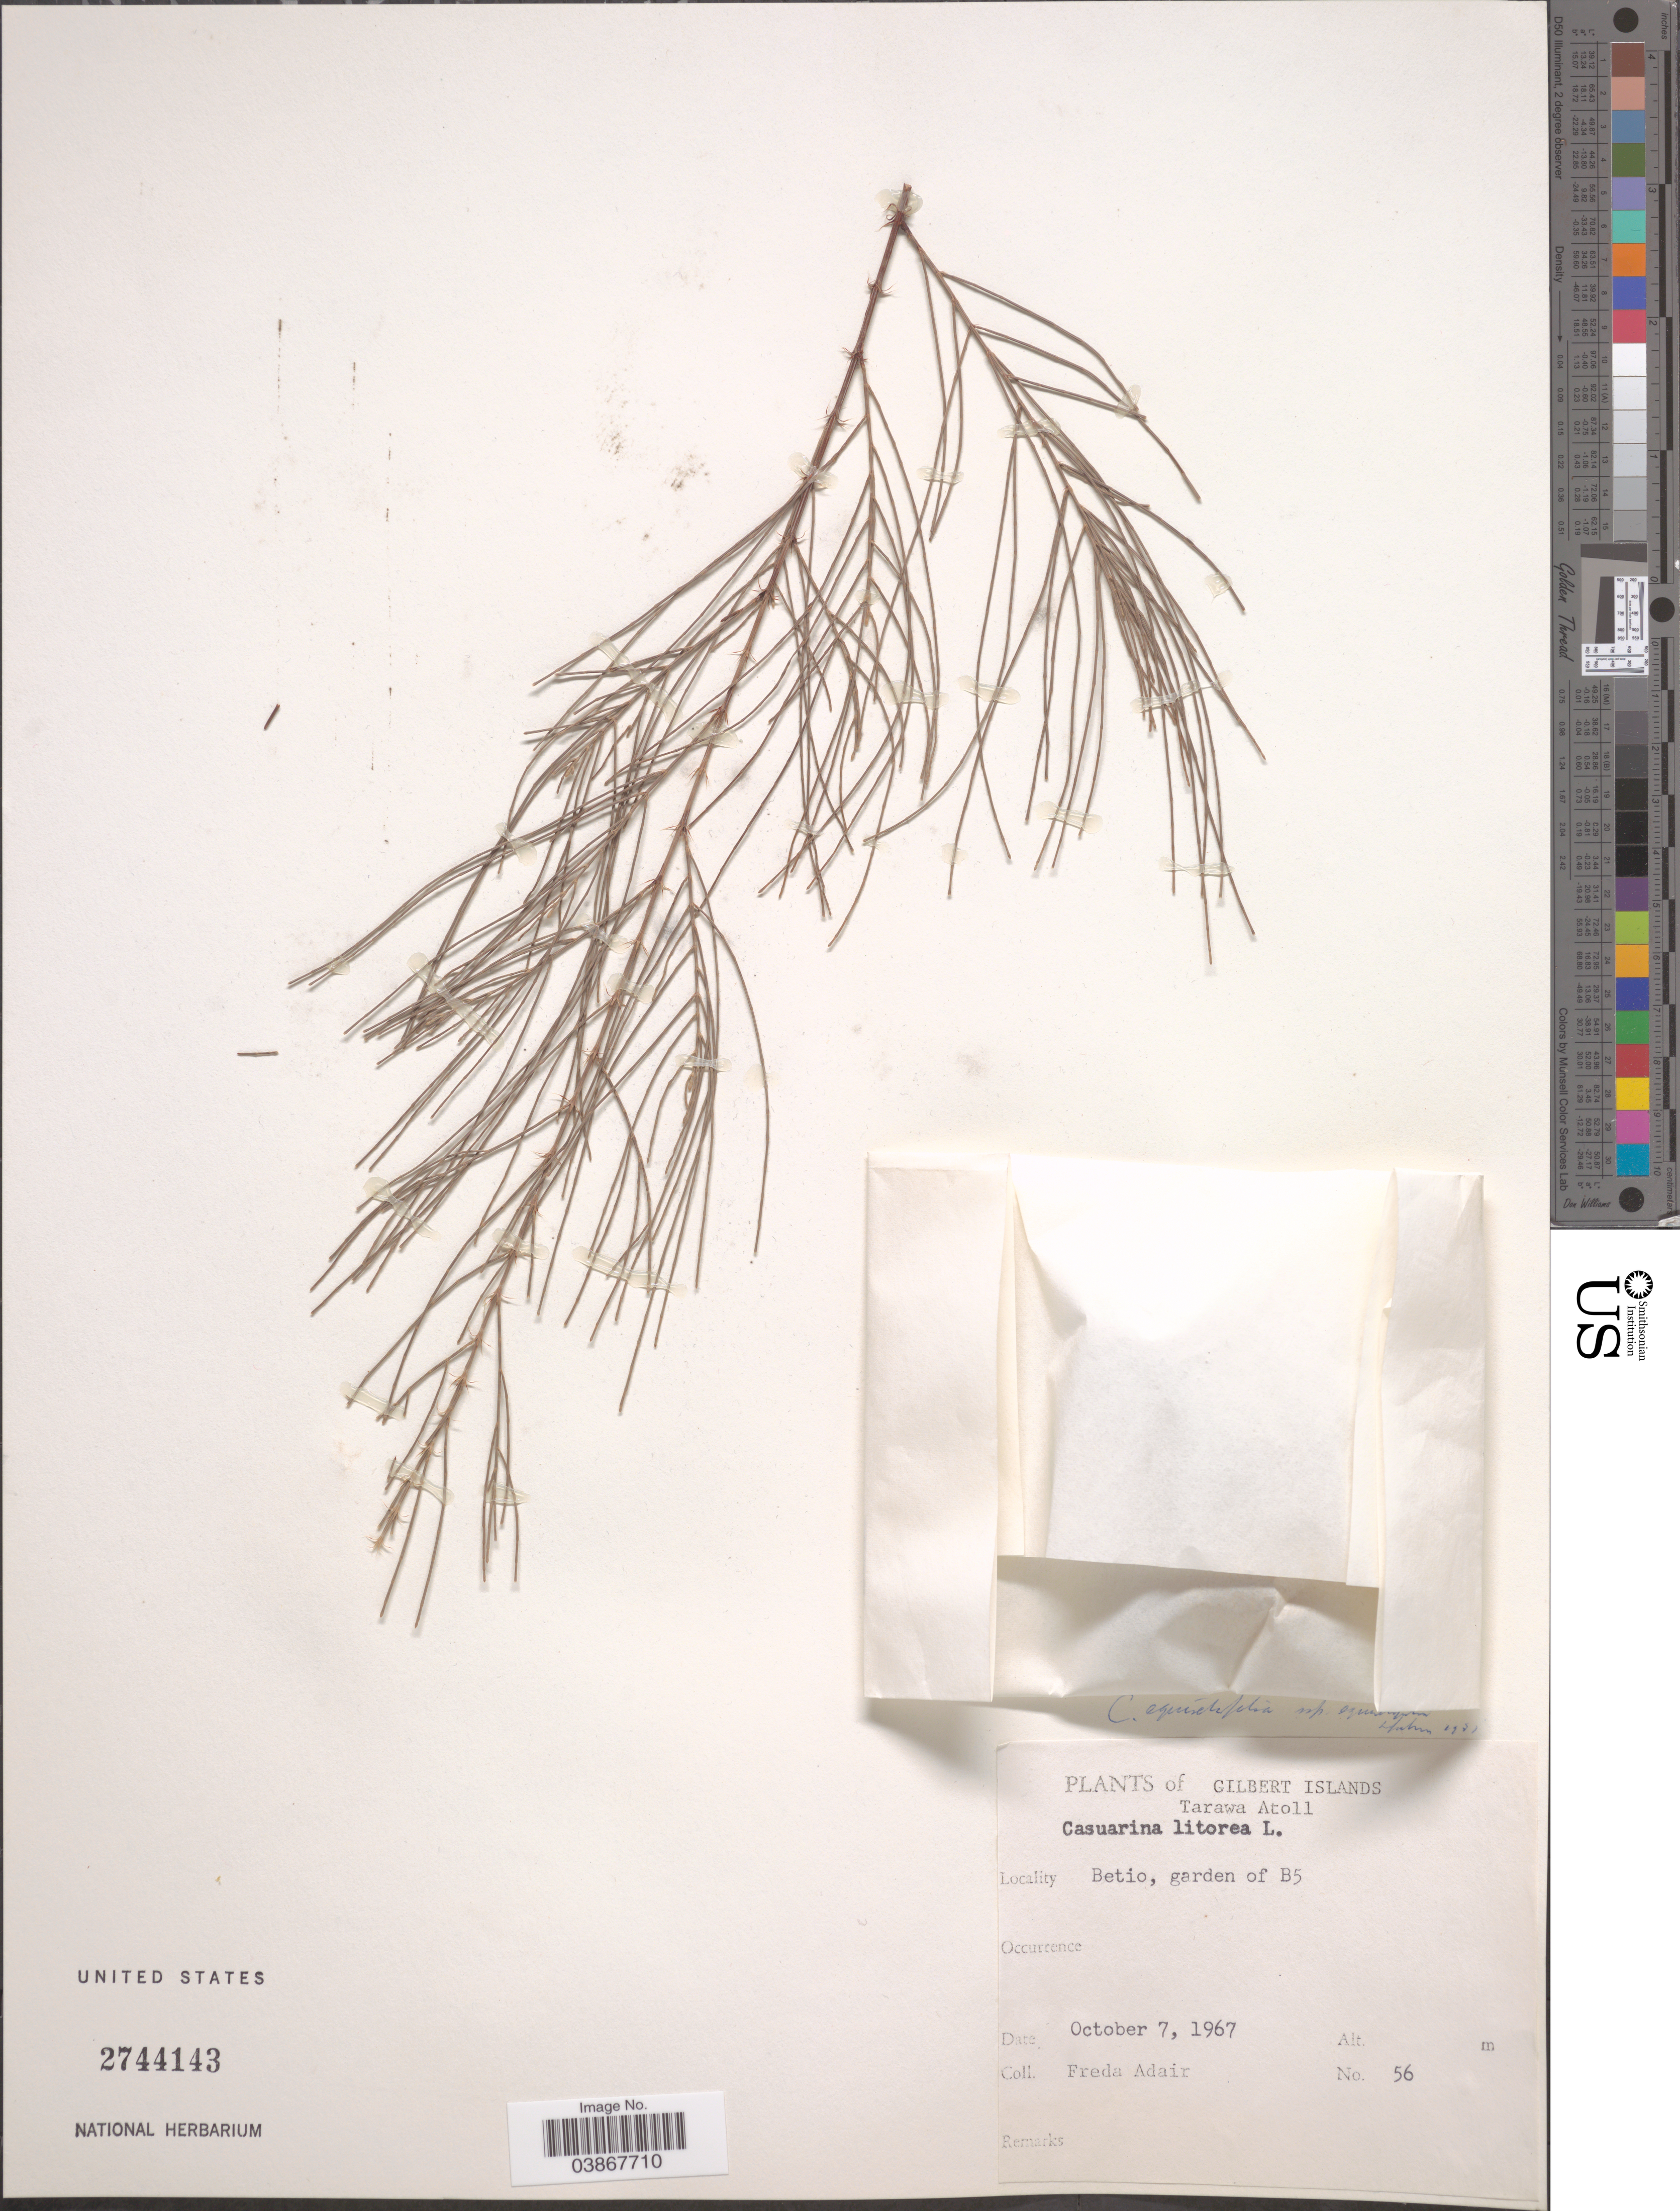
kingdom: Plantae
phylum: Tracheophyta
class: Magnoliopsida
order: Fagales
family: Casuarinaceae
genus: Casuarina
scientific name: Casuarina equisetifolia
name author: L.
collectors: F. Adair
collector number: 56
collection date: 1967-10-07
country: Kiribati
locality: Gilbert Islands. Tarawa Atoll. Betio, garden of B5.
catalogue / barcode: US 2744143